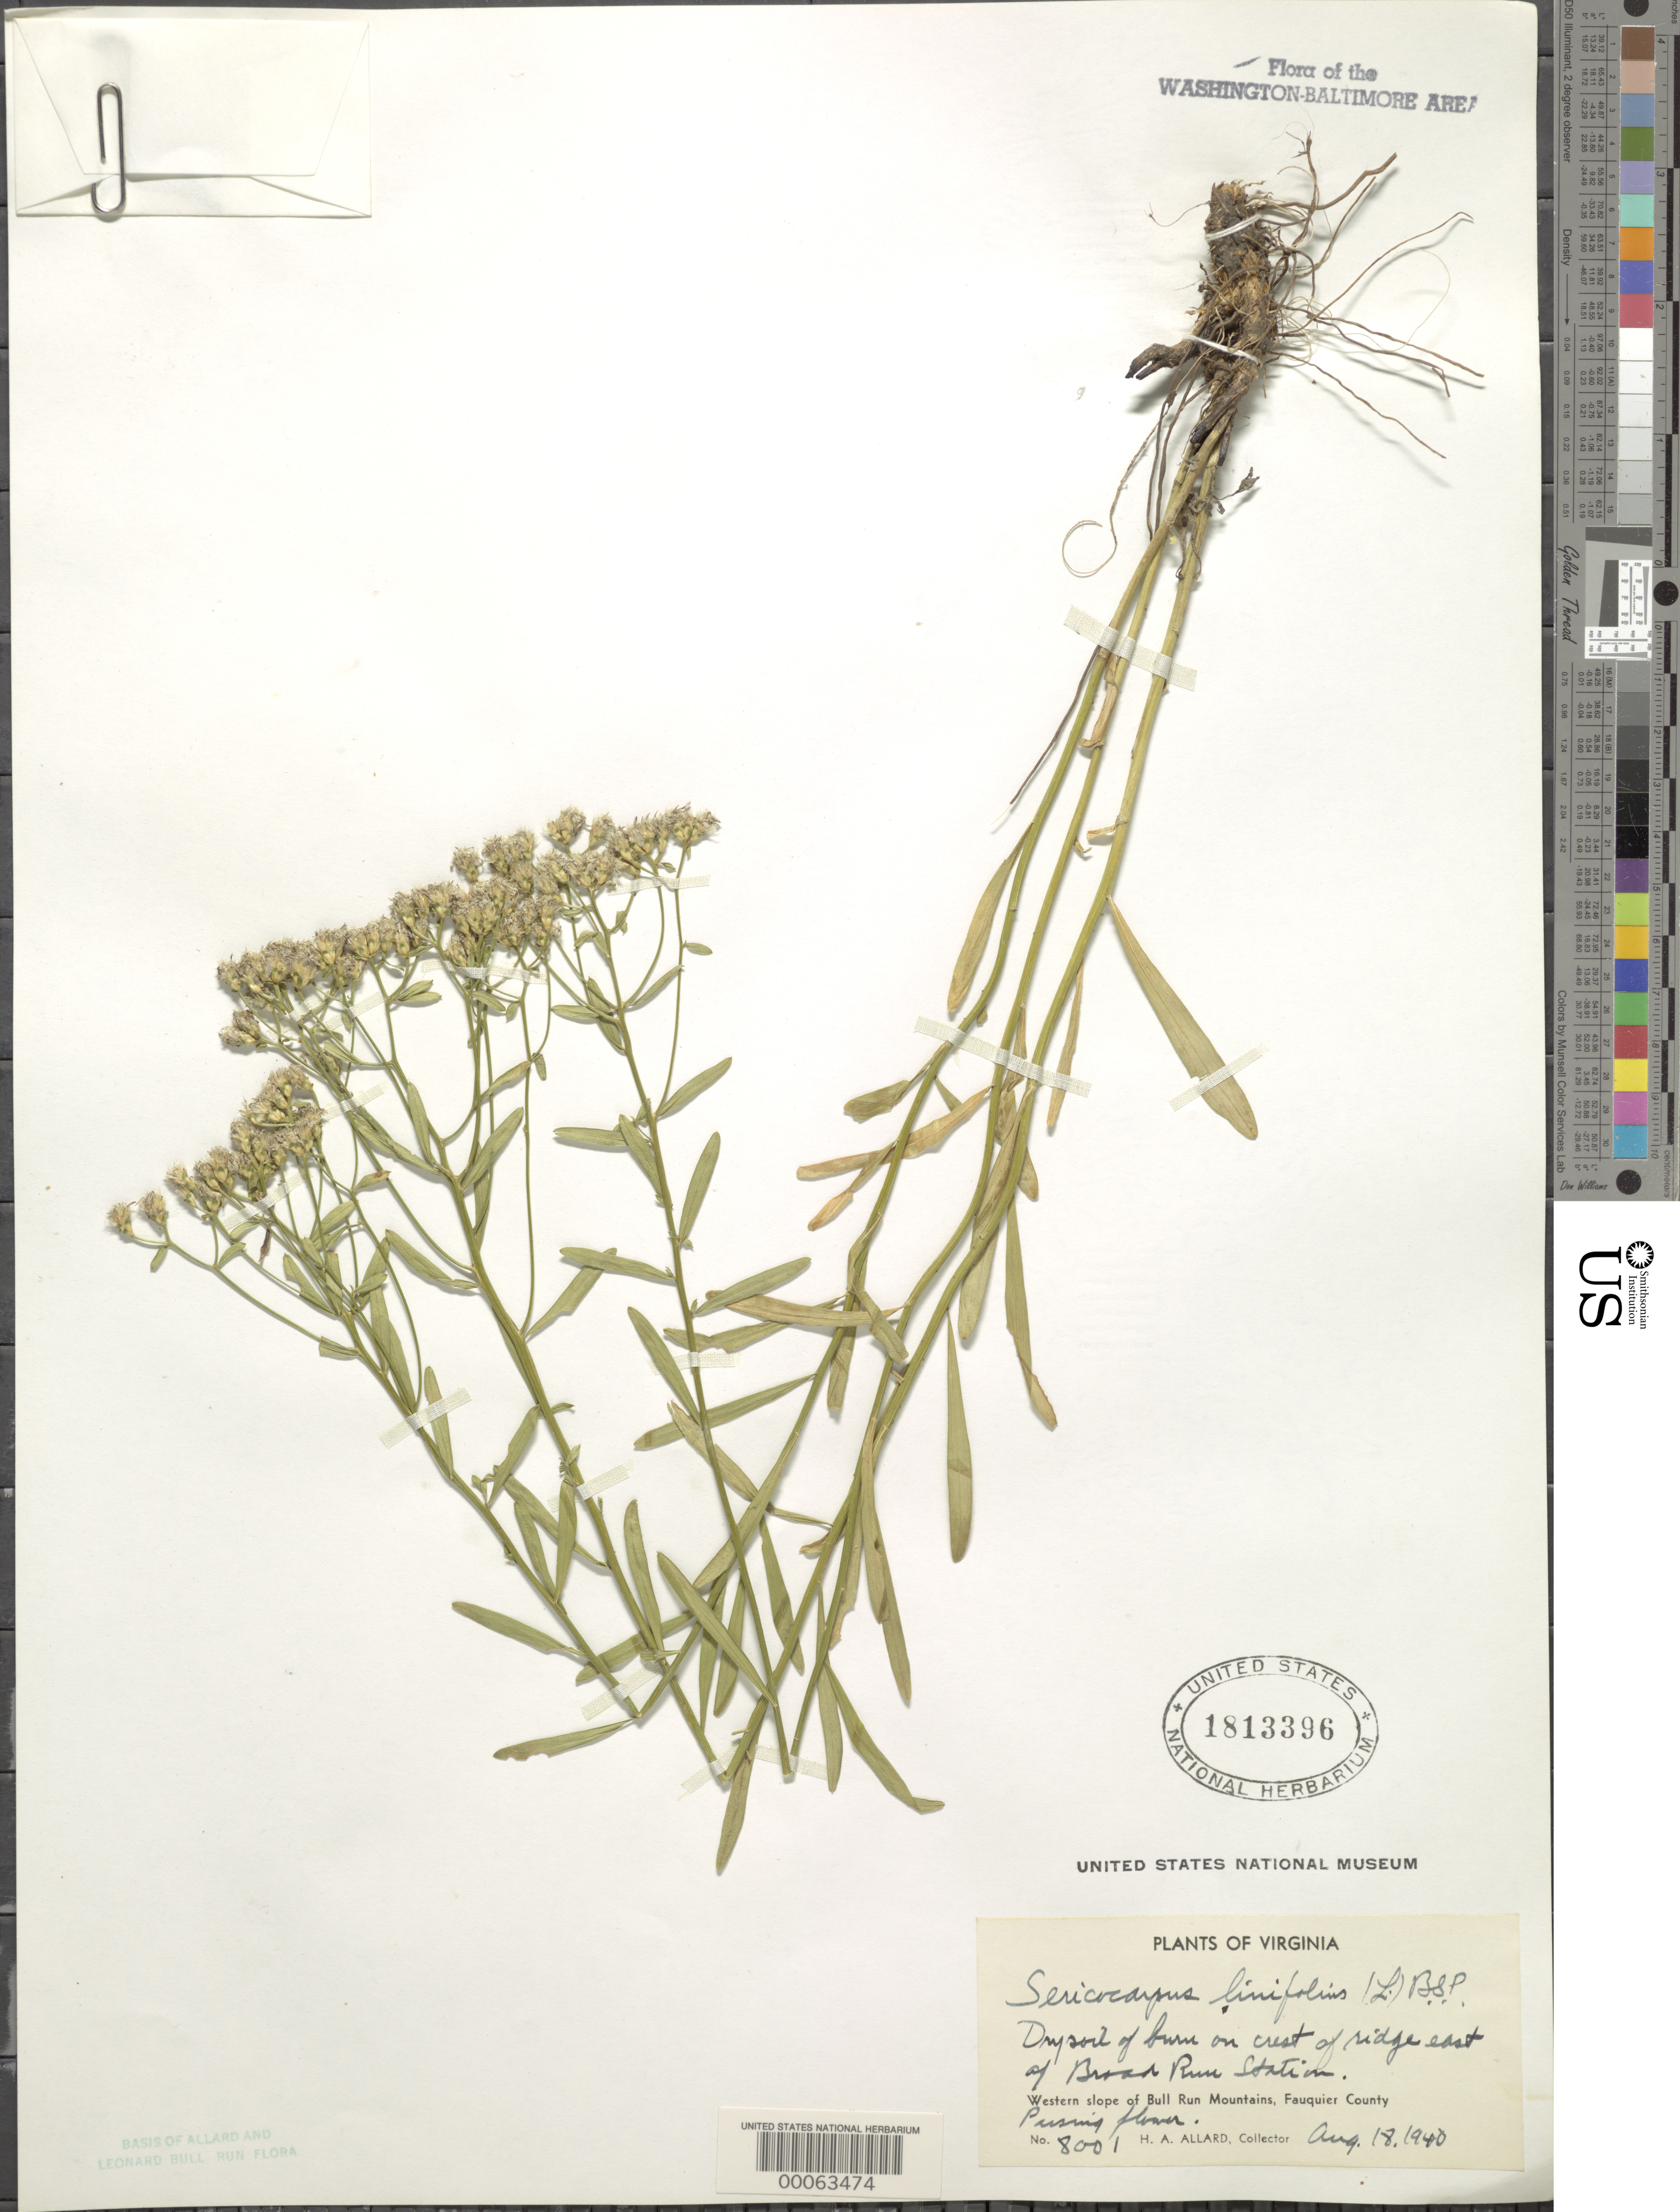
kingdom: Plantae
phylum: Tracheophyta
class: Magnoliopsida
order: Asterales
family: Asteraceae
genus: Sericocarpus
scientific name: Sericocarpus linifolius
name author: (L.) Britton, Stearns & Poggenb.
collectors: H. A. Allard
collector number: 8001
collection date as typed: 18 Aug 1940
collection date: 1940-08-18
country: United States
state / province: Virginia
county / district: Fauquier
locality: East of Broad Run Station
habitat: Dry soil of burn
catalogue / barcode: US 1813396